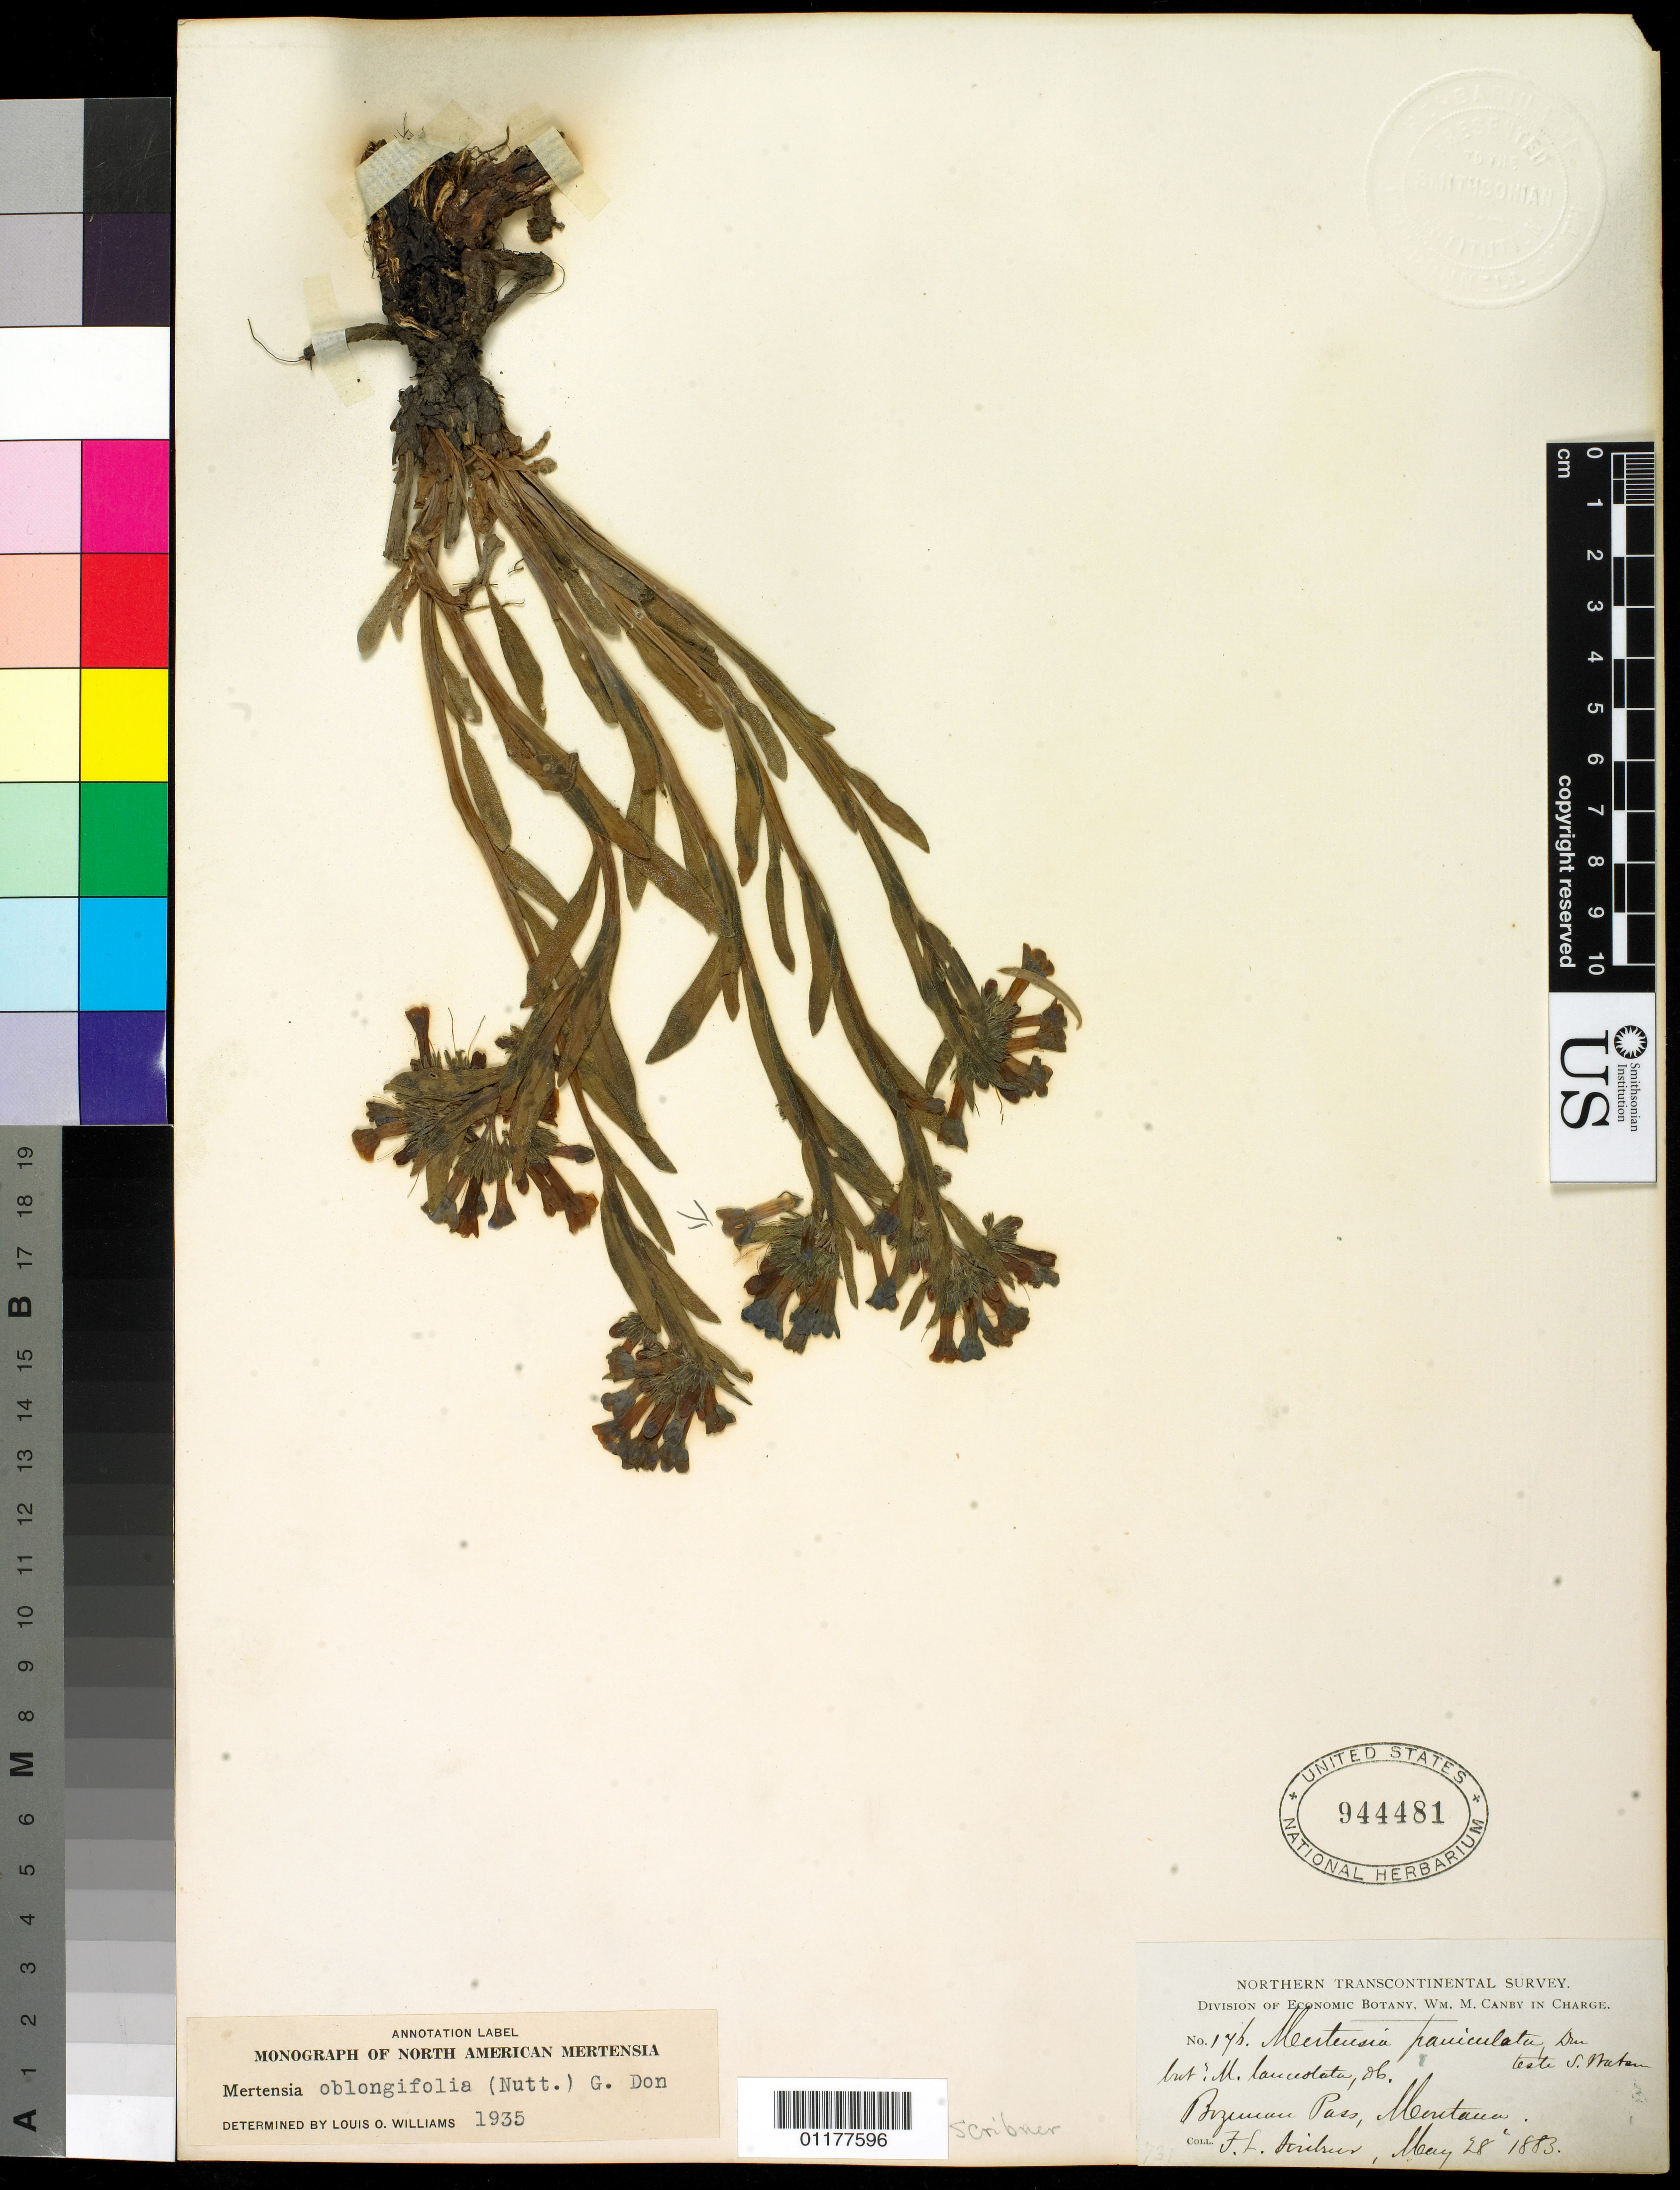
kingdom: Plantae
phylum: Tracheophyta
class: Magnoliopsida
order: Boraginales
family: Boraginaceae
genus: Mertensia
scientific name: Mertensia oblongifolia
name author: (Nutt.) G. Don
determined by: Williams, Louis O.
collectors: F. L. Scribner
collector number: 176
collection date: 1883-05-28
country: United States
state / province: Montana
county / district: Gallatin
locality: Bozeman Pass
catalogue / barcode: US 944481